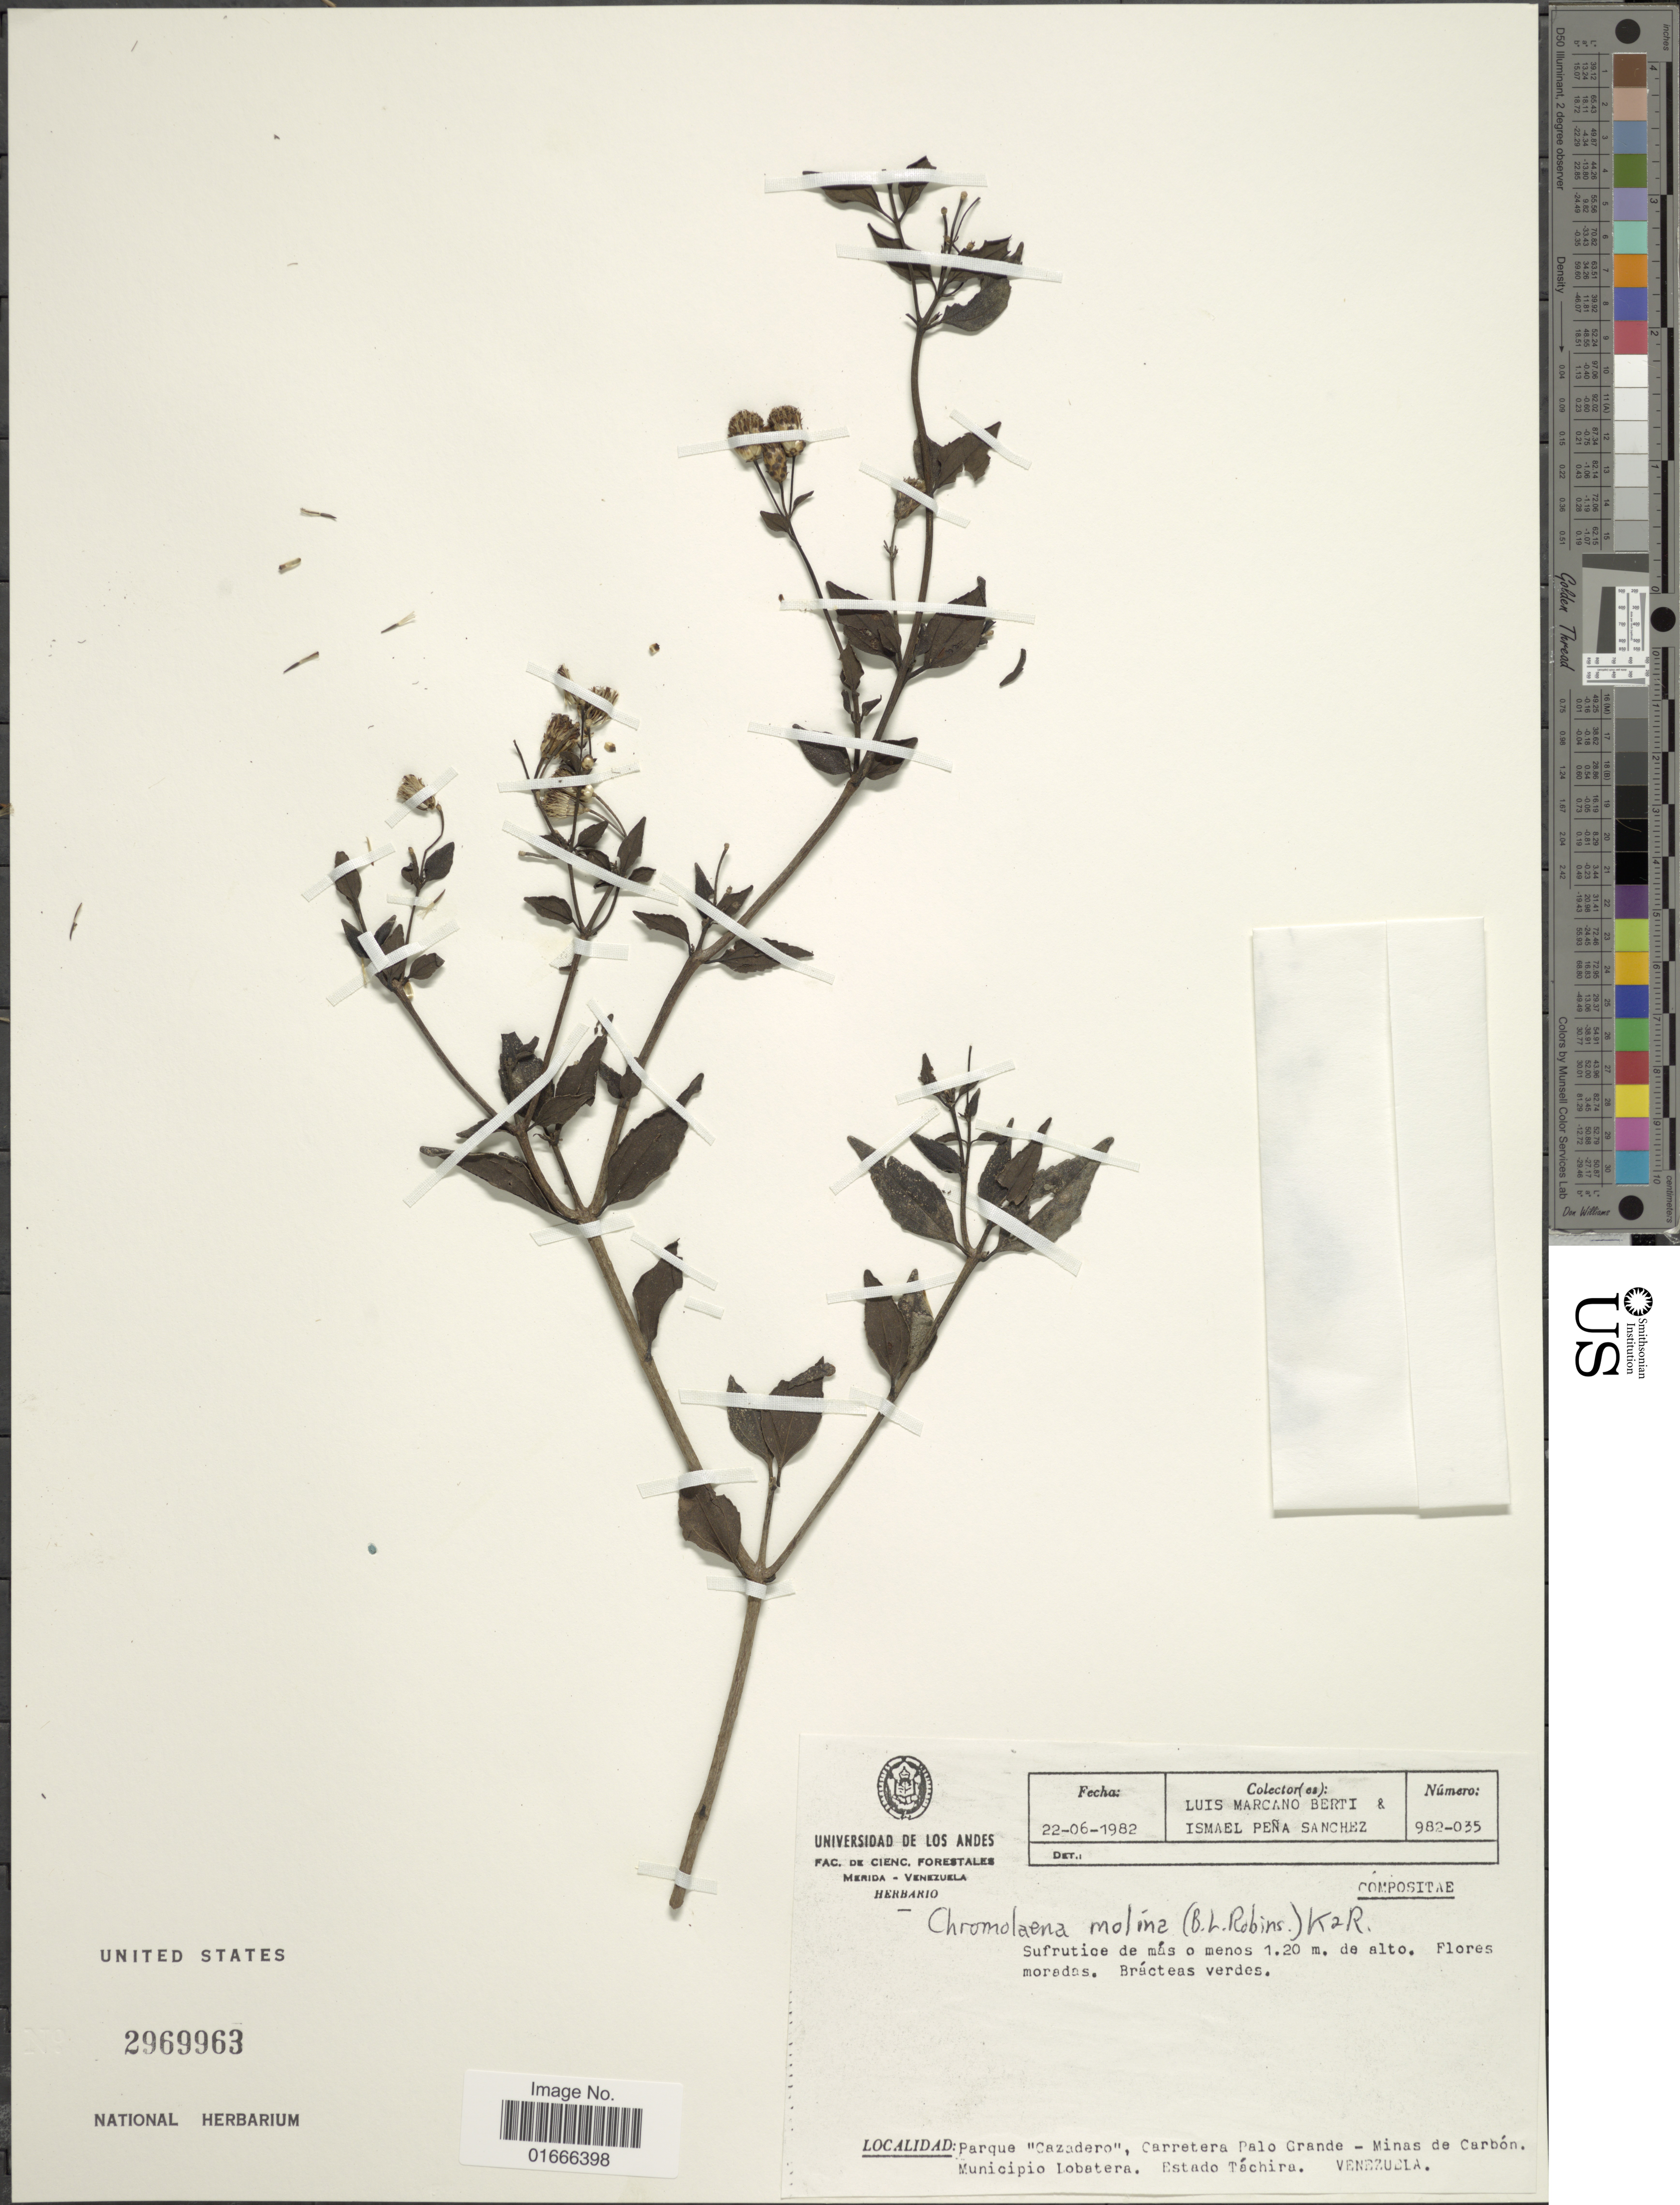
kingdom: Plantae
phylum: Tracheophyta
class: Magnoliopsida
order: Asterales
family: Asteraceae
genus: Chromolaena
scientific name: Chromolaena molina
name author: (B.L. Rob.) R.M. King & H. Rob.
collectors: L. Marcano-Berti & I. Peña S.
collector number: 982-035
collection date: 1982-06-22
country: Venezuela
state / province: Tachira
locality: Parque Cazadero, Carretera Palo Grande, Minas de Carbon, Municipio Lobatera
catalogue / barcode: US 2969963